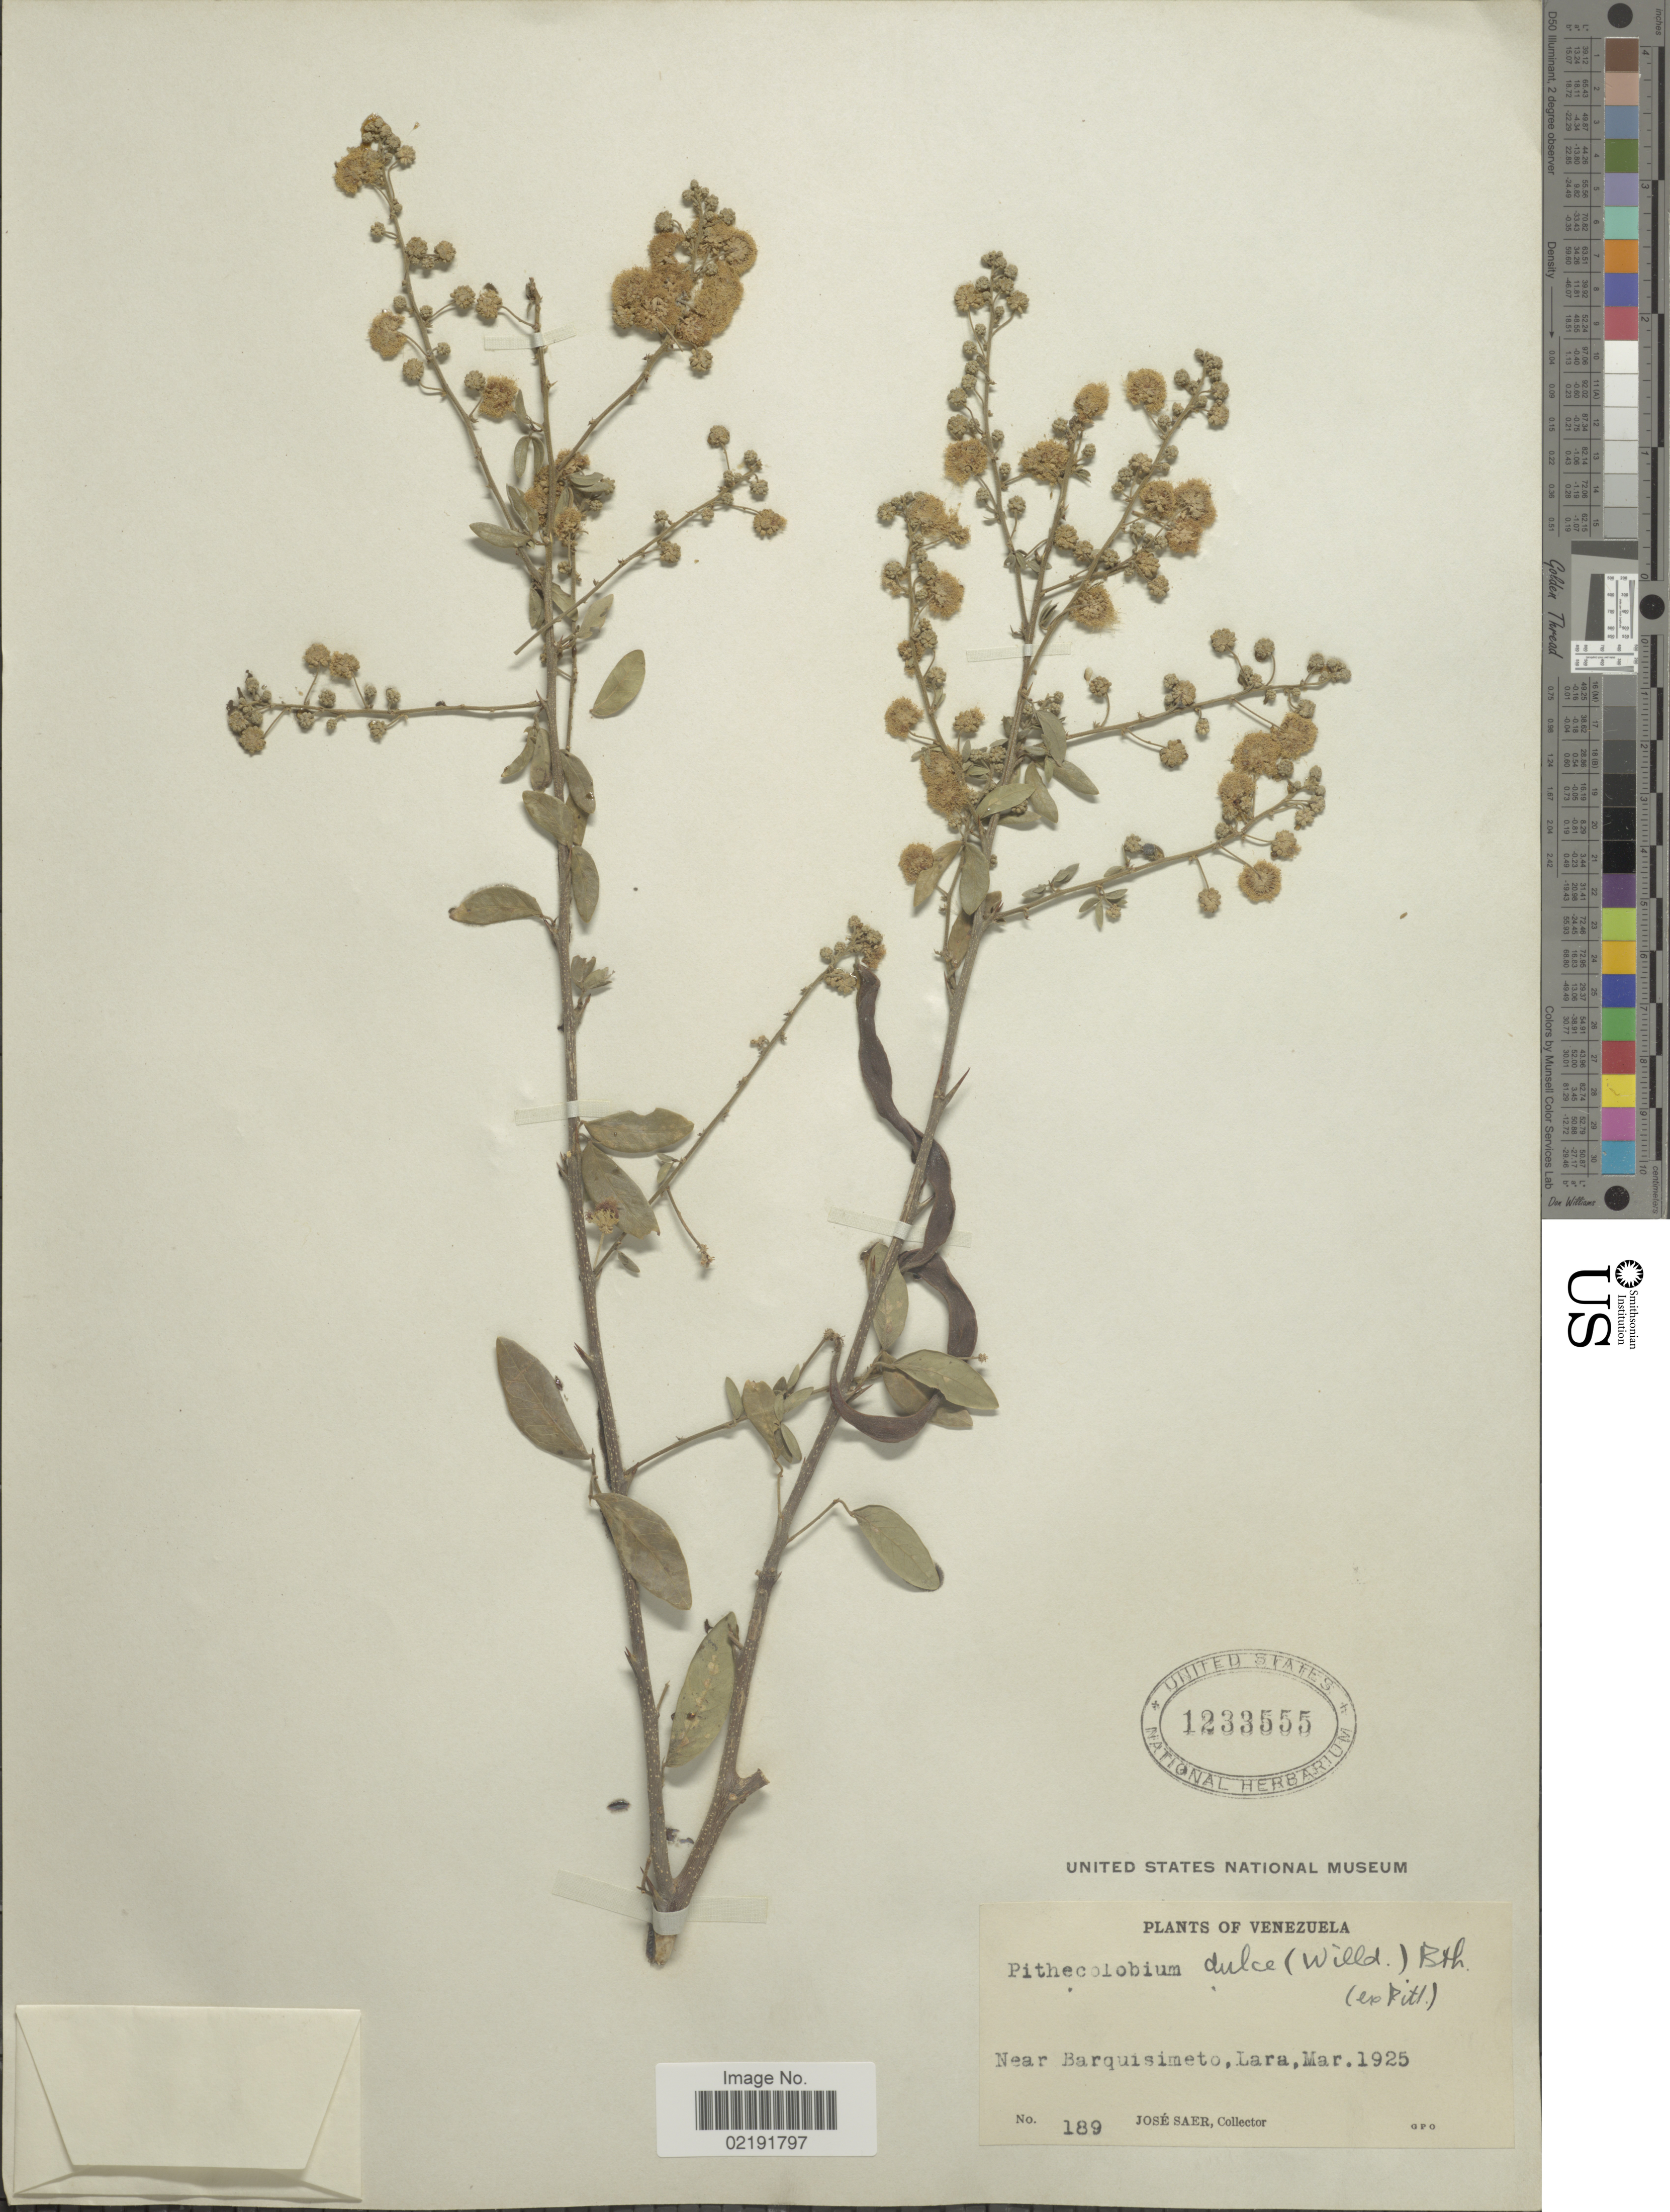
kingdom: Plantae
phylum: Tracheophyta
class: Magnoliopsida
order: Fabales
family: Fabaceae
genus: Pithecellobium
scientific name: Pithecellobium dulce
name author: (Roxb.) Benth.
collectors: J. Saer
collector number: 189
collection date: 1925-03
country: Venezuela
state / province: Lara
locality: Near Barquisimeto, Lara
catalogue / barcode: US 1233555